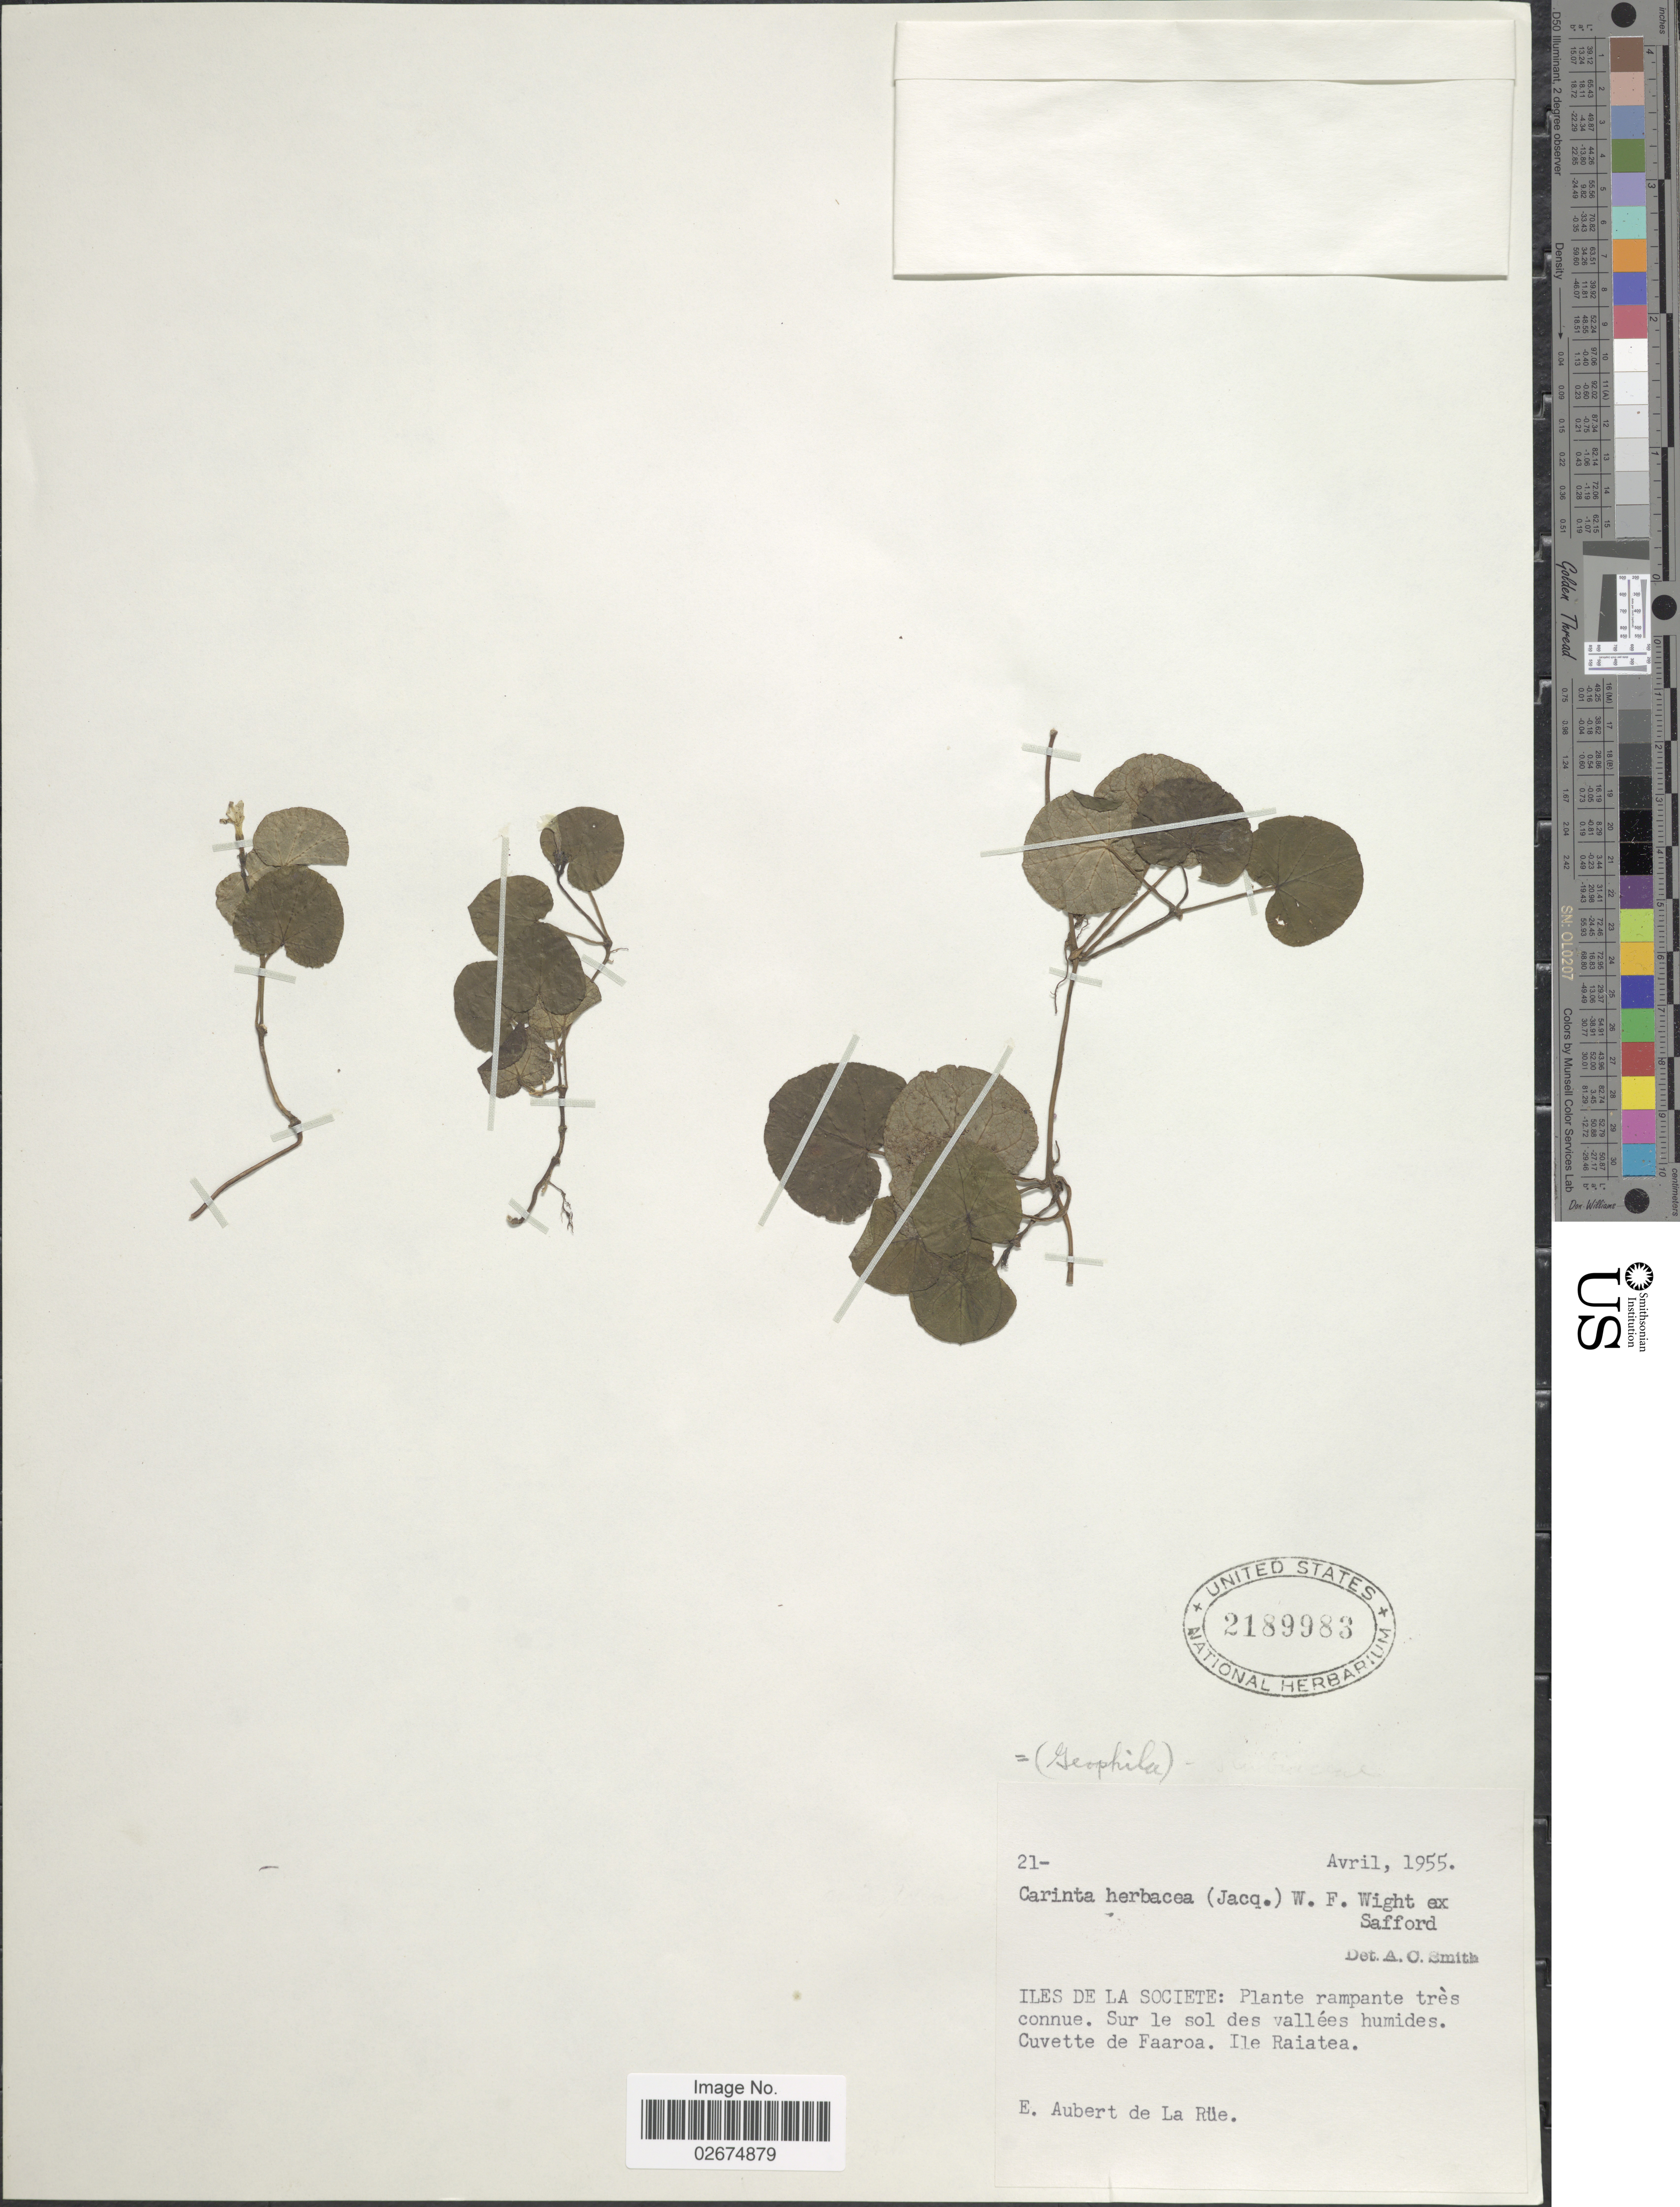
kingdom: Plantae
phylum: Tracheophyta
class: Magnoliopsida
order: Gentianales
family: Rubiaceae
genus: Geophila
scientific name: Geophila repens var. asiatica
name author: (Cham. & Schltdl.) Fosberg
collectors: E. Aubert de La Rüe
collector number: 21-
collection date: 1955-04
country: French Polynesia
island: Raiatea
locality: Iles de La Societe: Cuvette de Faaroa. Ile Raiatea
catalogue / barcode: US 2189983